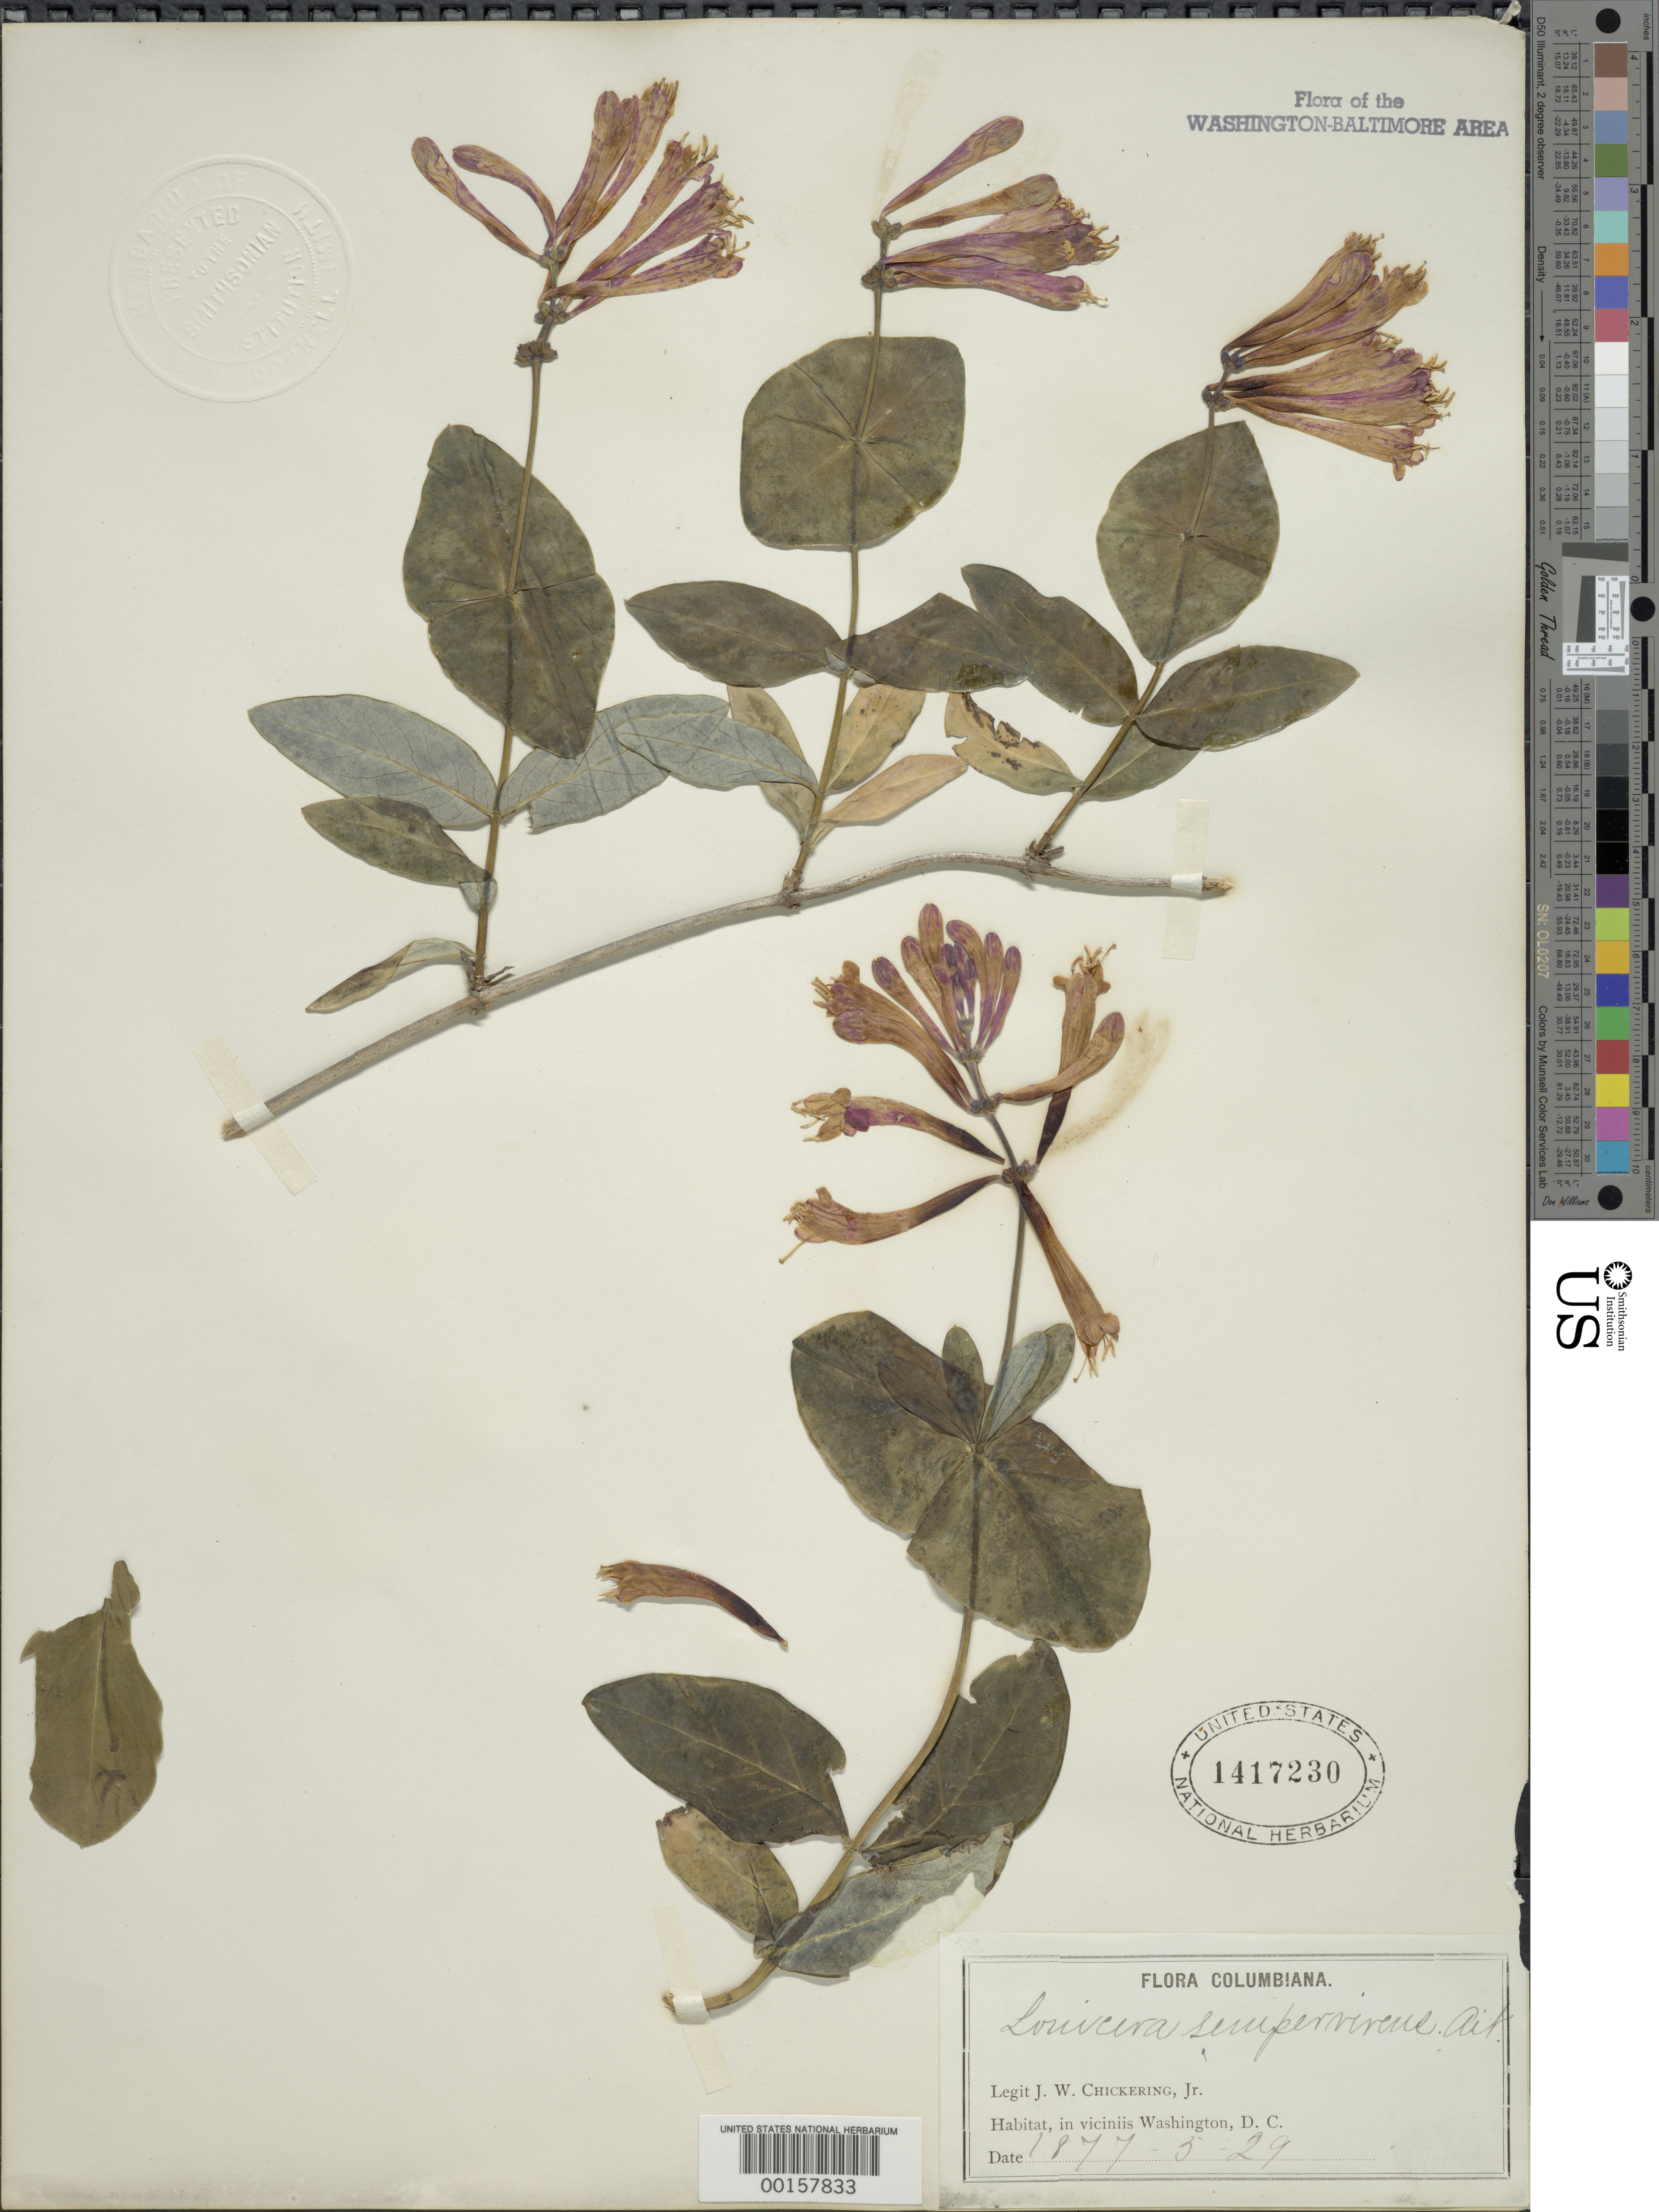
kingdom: Plantae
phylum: Tracheophyta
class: Magnoliopsida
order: Dipsacales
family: Caprifoliaceae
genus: Lonicera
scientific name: Lonicera sempervirens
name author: L.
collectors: J. Chickering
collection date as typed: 29 May 1877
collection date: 1877-05-29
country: United States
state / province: District of Columbia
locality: Vicinity of Washington, DC.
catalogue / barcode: US 1417230